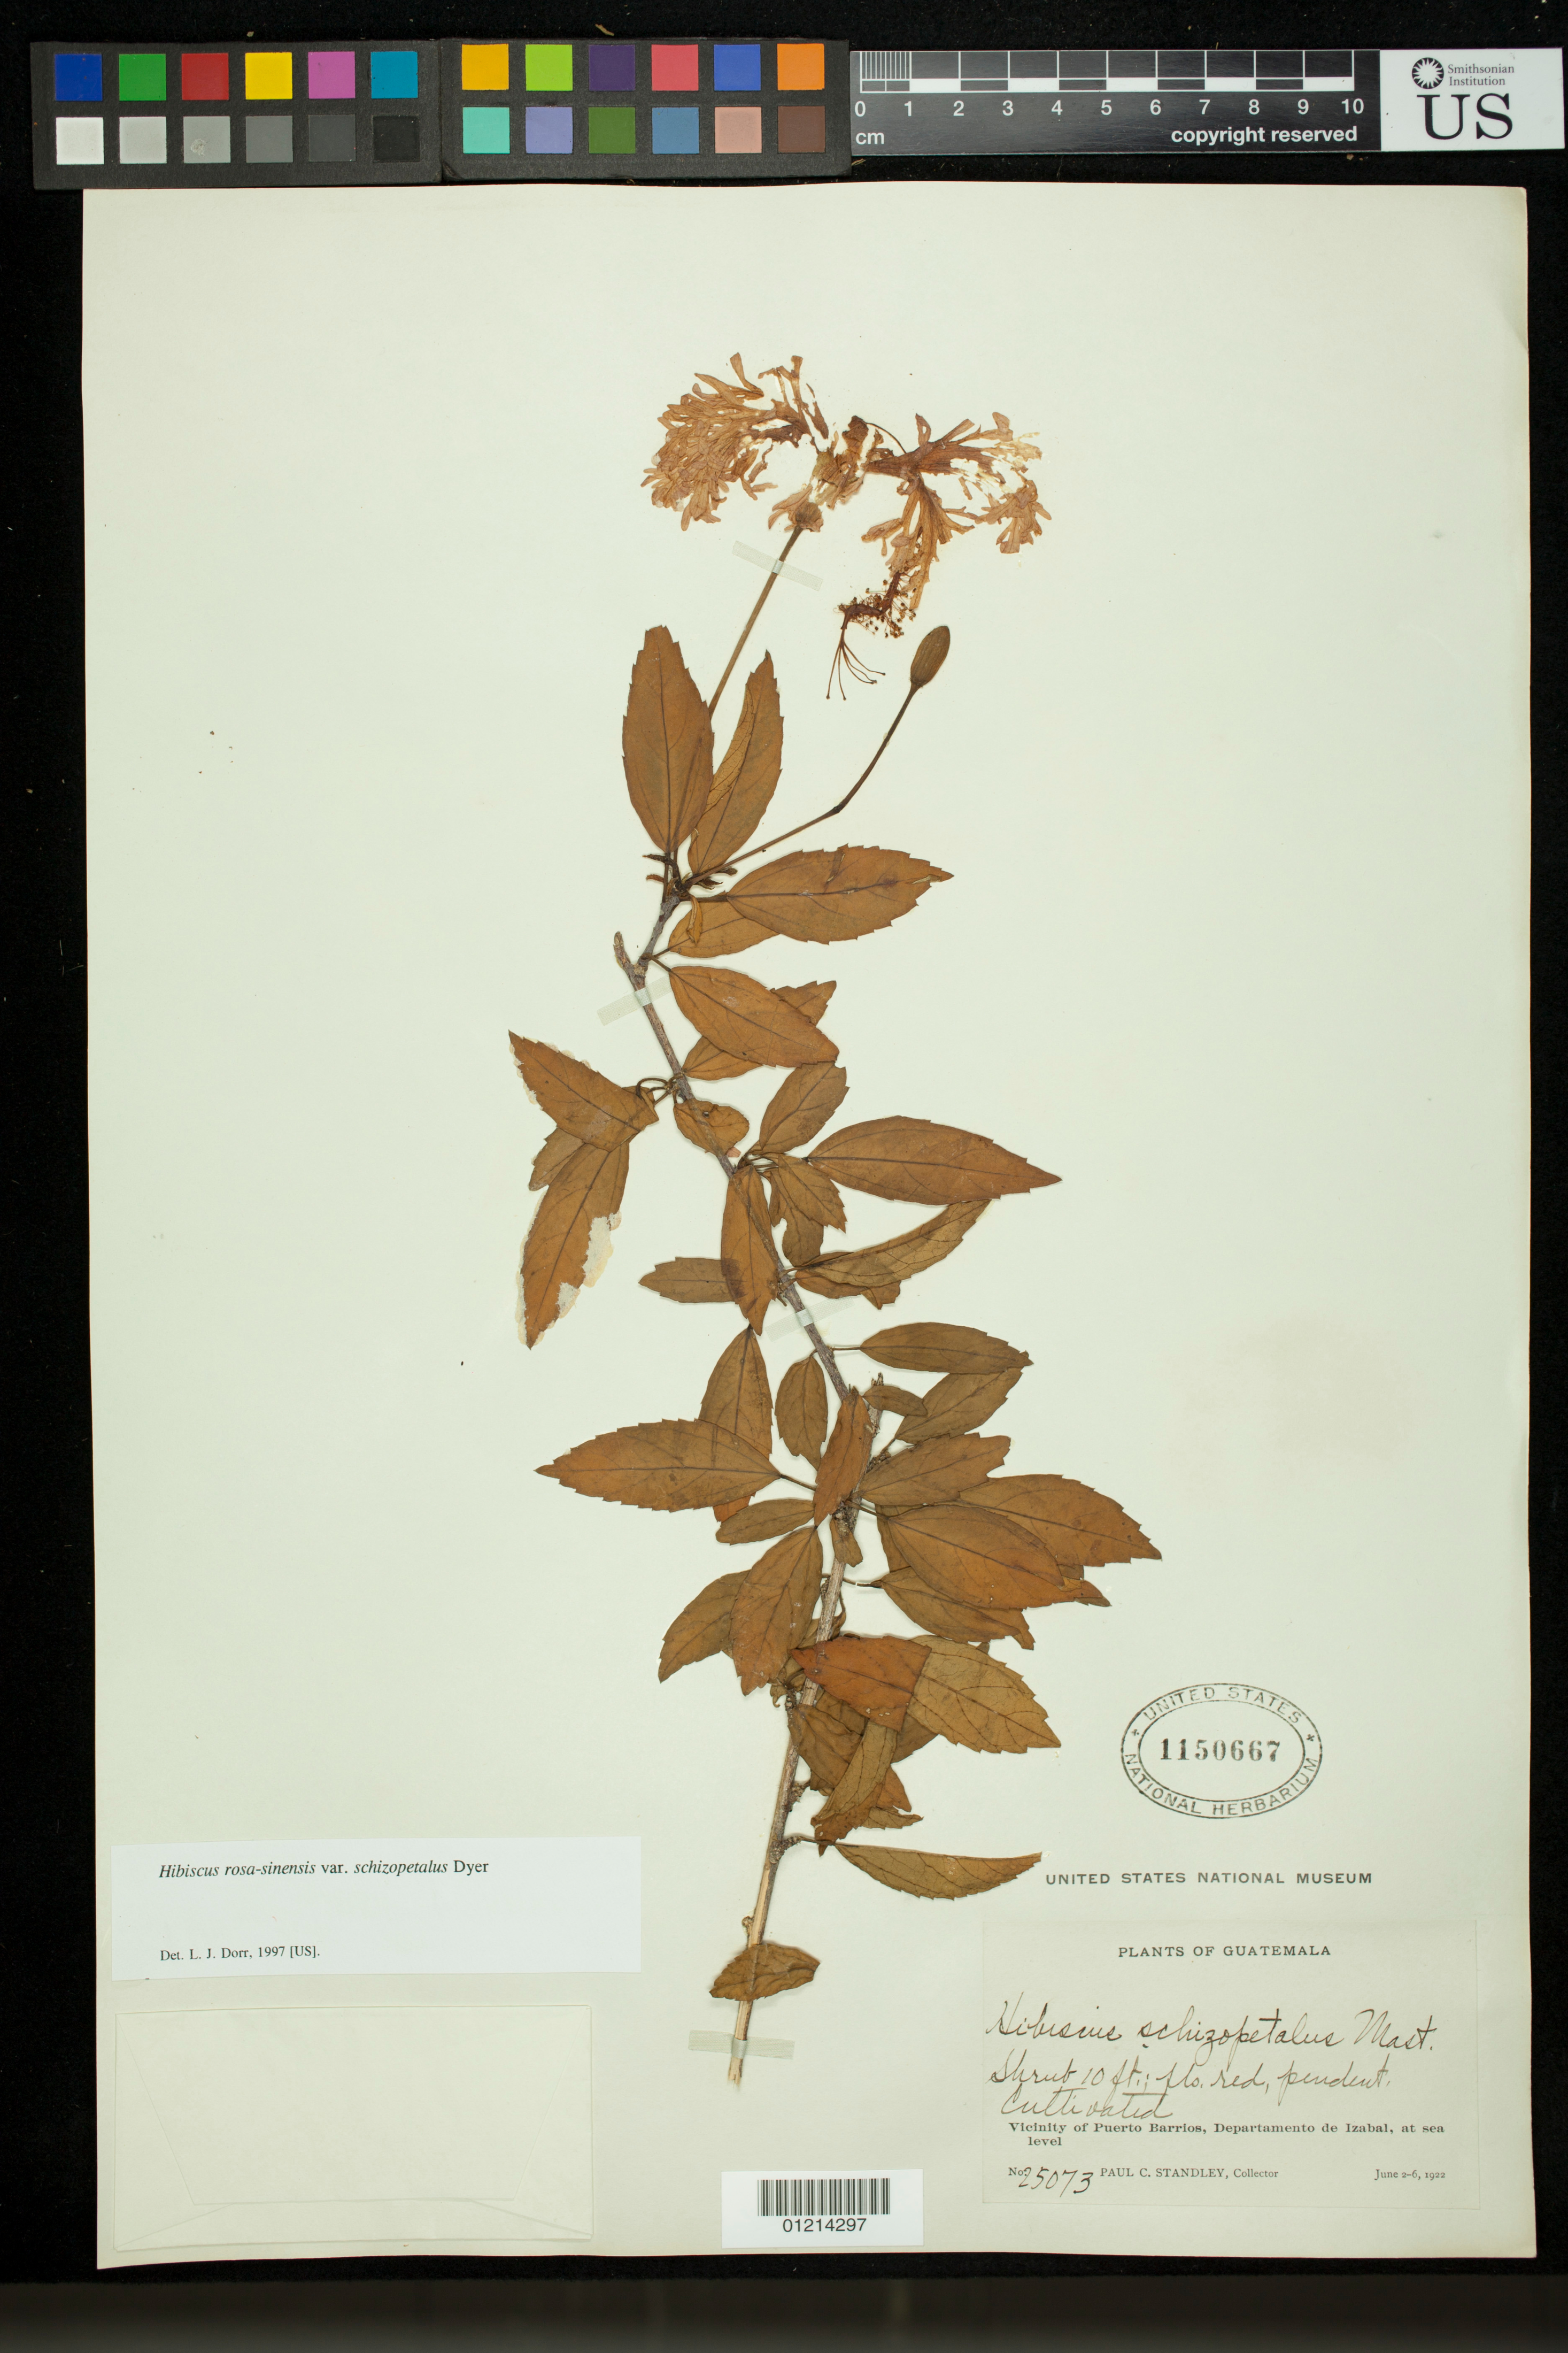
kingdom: Plantae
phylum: Tracheophyta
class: Magnoliopsida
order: Malvales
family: Malvaceae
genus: Hibiscus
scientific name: Hibiscus rosa-sinensis var. schizopetalus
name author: Dyer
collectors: P. C. Standley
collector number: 25073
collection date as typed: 1922-06-02/1922-06-06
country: Guatemala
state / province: Izabal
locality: Vicinity of Puerto Barrios. Cultivated.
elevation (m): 0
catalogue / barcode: US 1150667